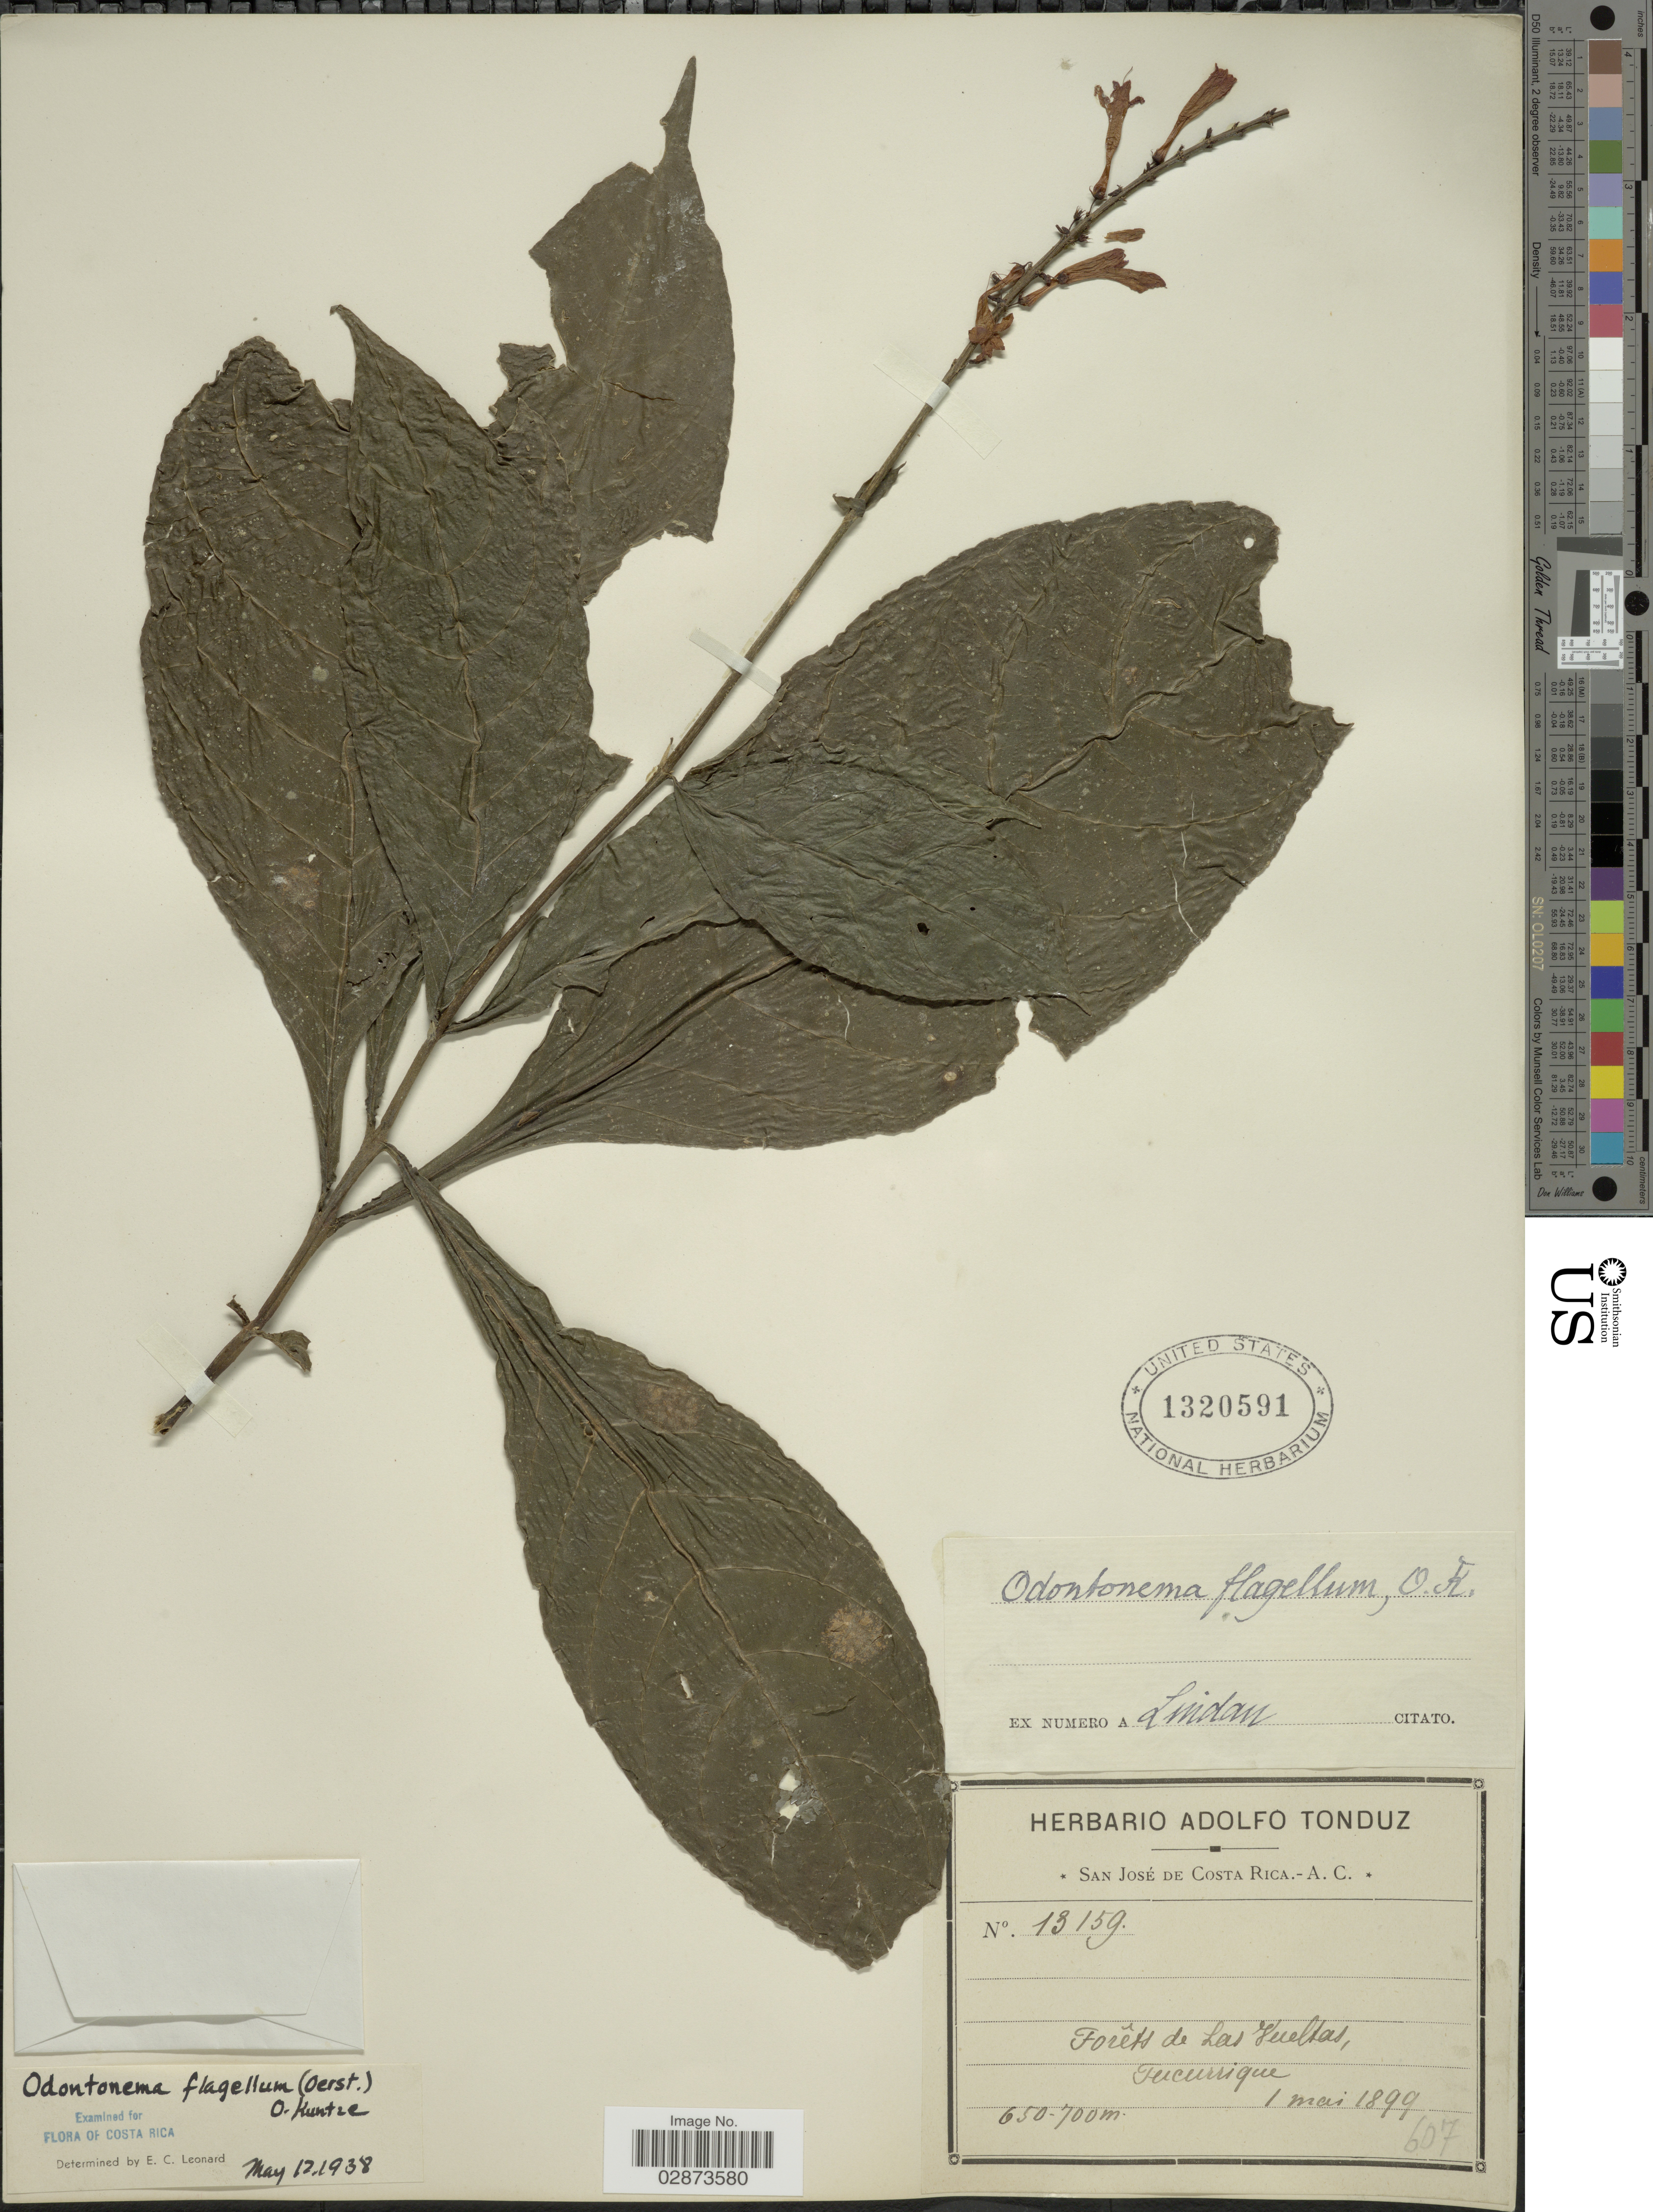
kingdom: Plantae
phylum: Tracheophyta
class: Magnoliopsida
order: Lamiales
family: Acanthaceae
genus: Odontonema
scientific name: Odontonema tubaeforme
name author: (Bertol.) Kuntze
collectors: ex Herb. Adolfo Tonduz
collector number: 13159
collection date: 1899-05-01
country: Costa Rica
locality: Forêts de Las Vueltas, Tucurrique.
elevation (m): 650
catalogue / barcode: US 1320591